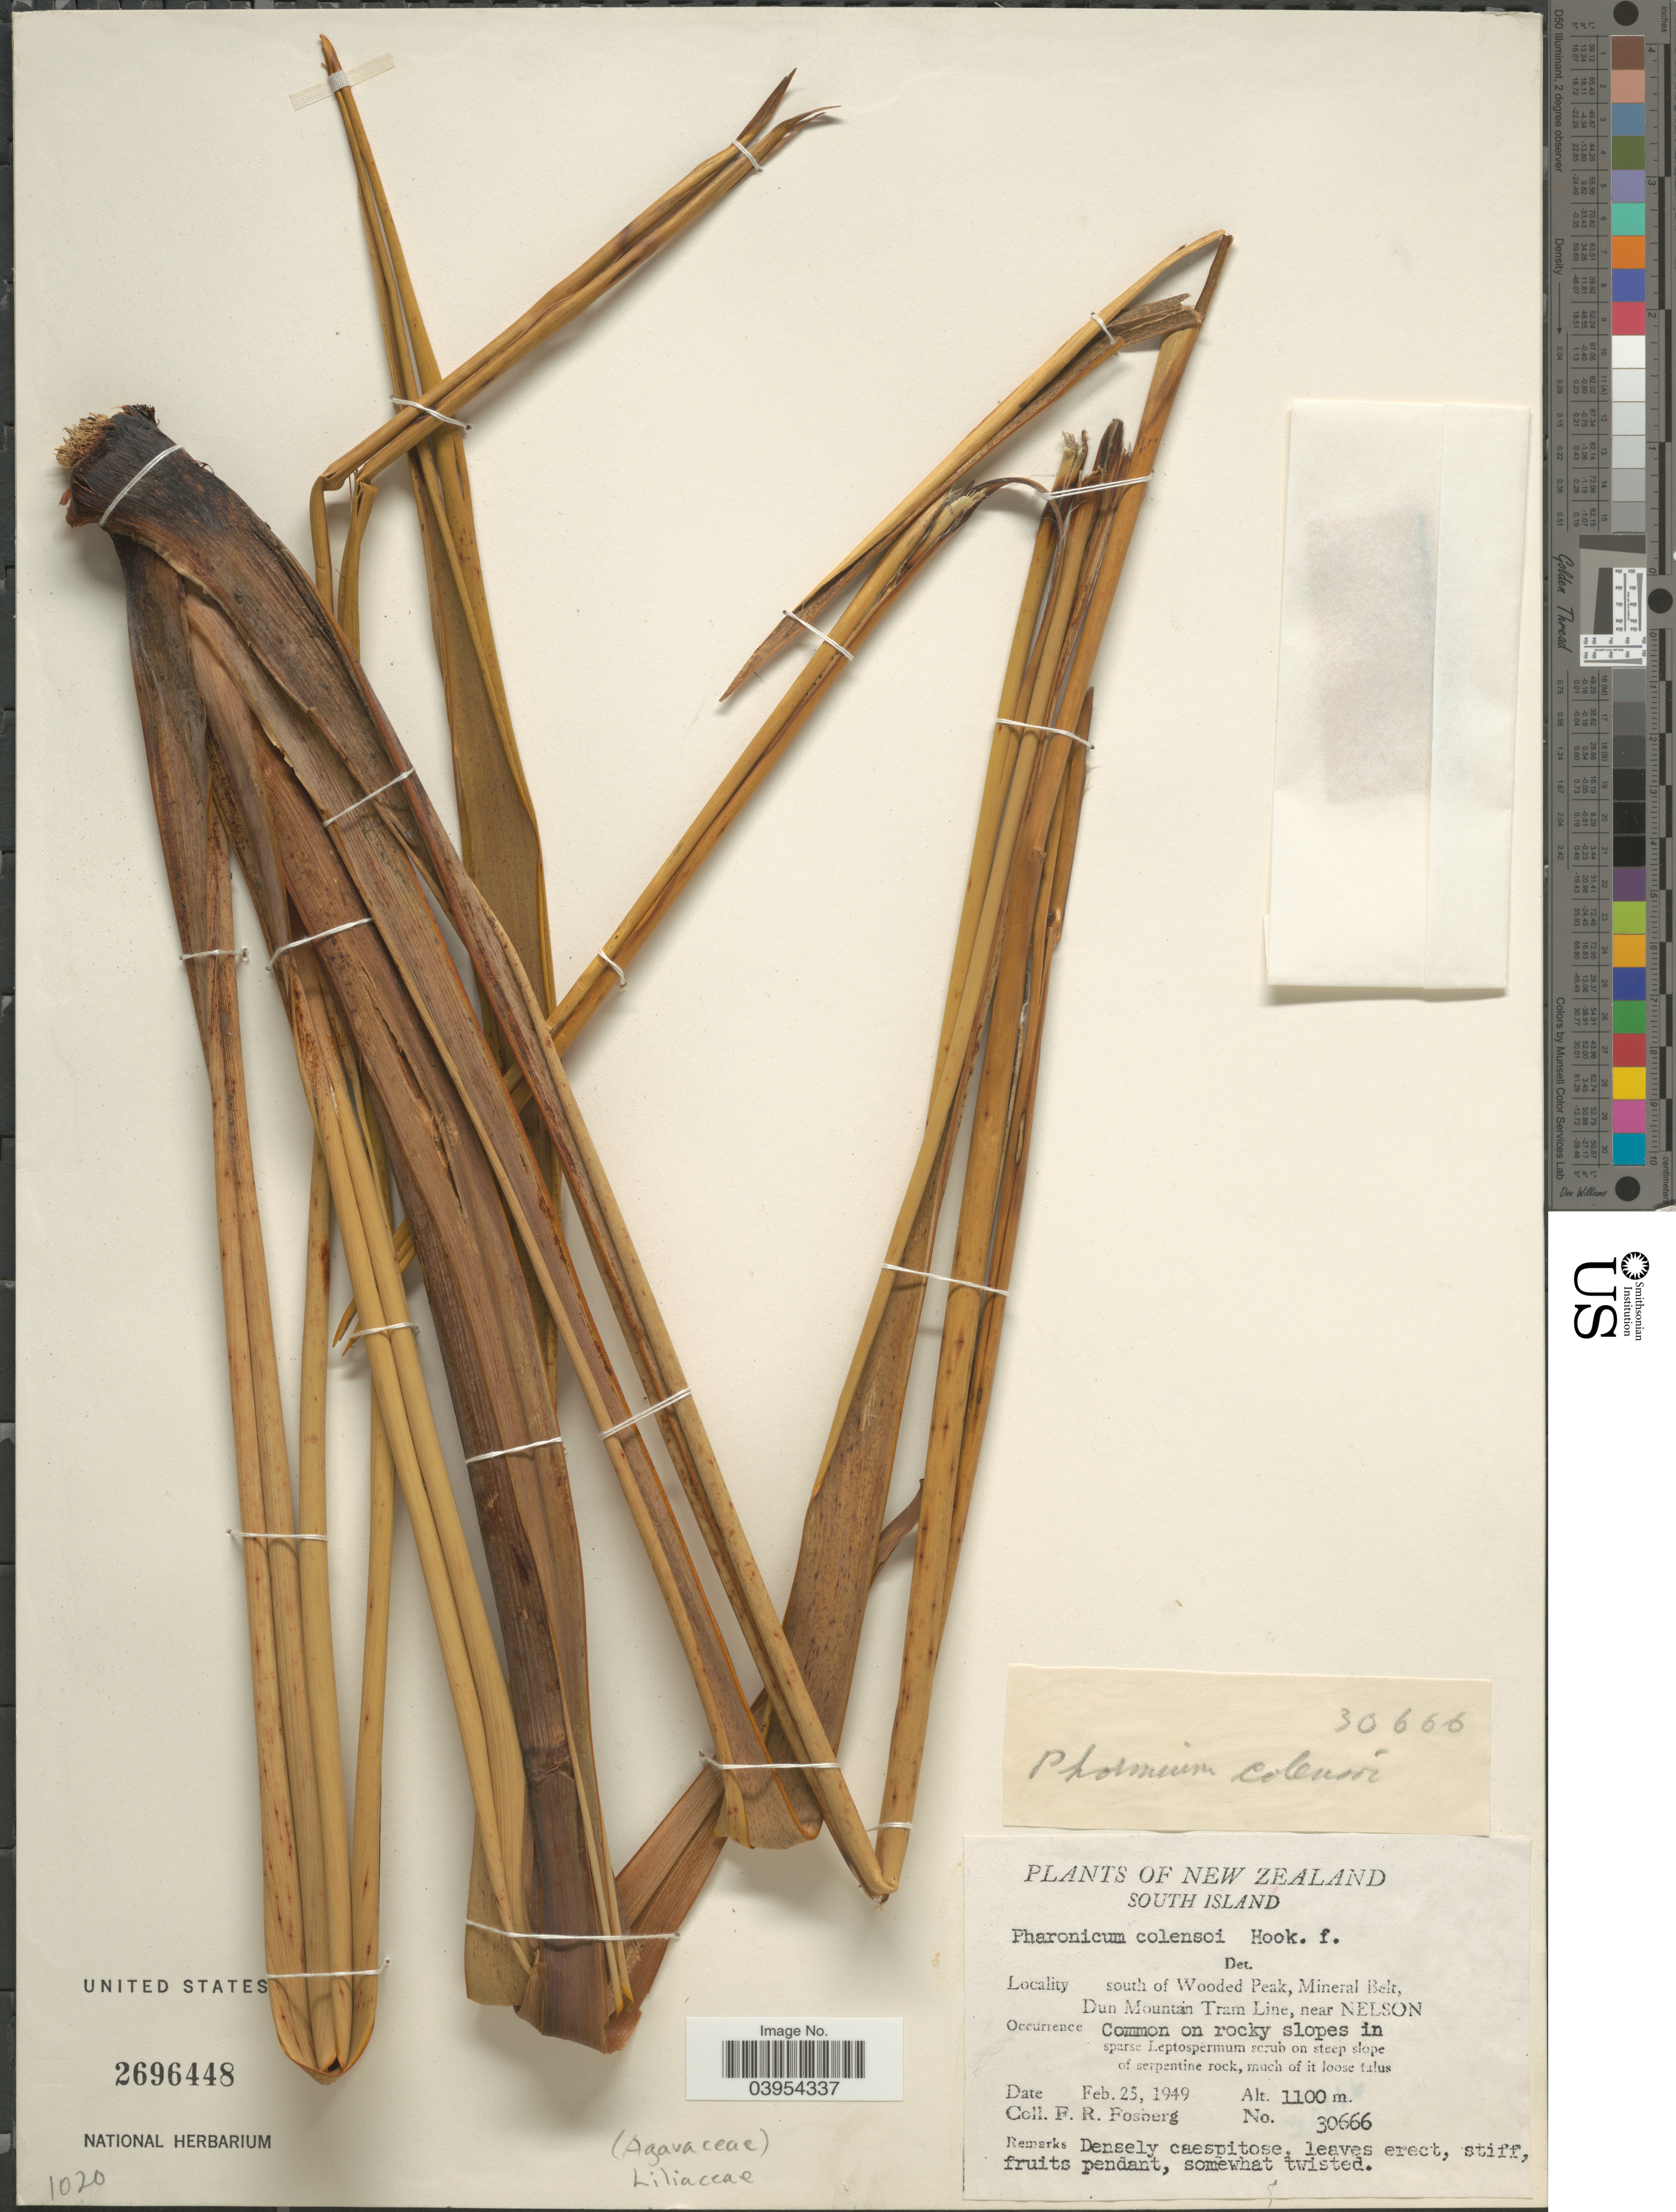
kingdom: Plantae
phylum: Tracheophyta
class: Liliopsida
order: Asparagales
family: Asphodelaceae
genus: Phormium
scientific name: Phormium colensoi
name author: Hook. f.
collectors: F. R. Fosberg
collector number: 30666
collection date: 1949-02-25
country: New Zealand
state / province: Nelson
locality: South Island. South of Wooded Peak, Mineral Belt, Dun Mountain Tram Line, near Nelson.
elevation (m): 1100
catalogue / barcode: US 2696448